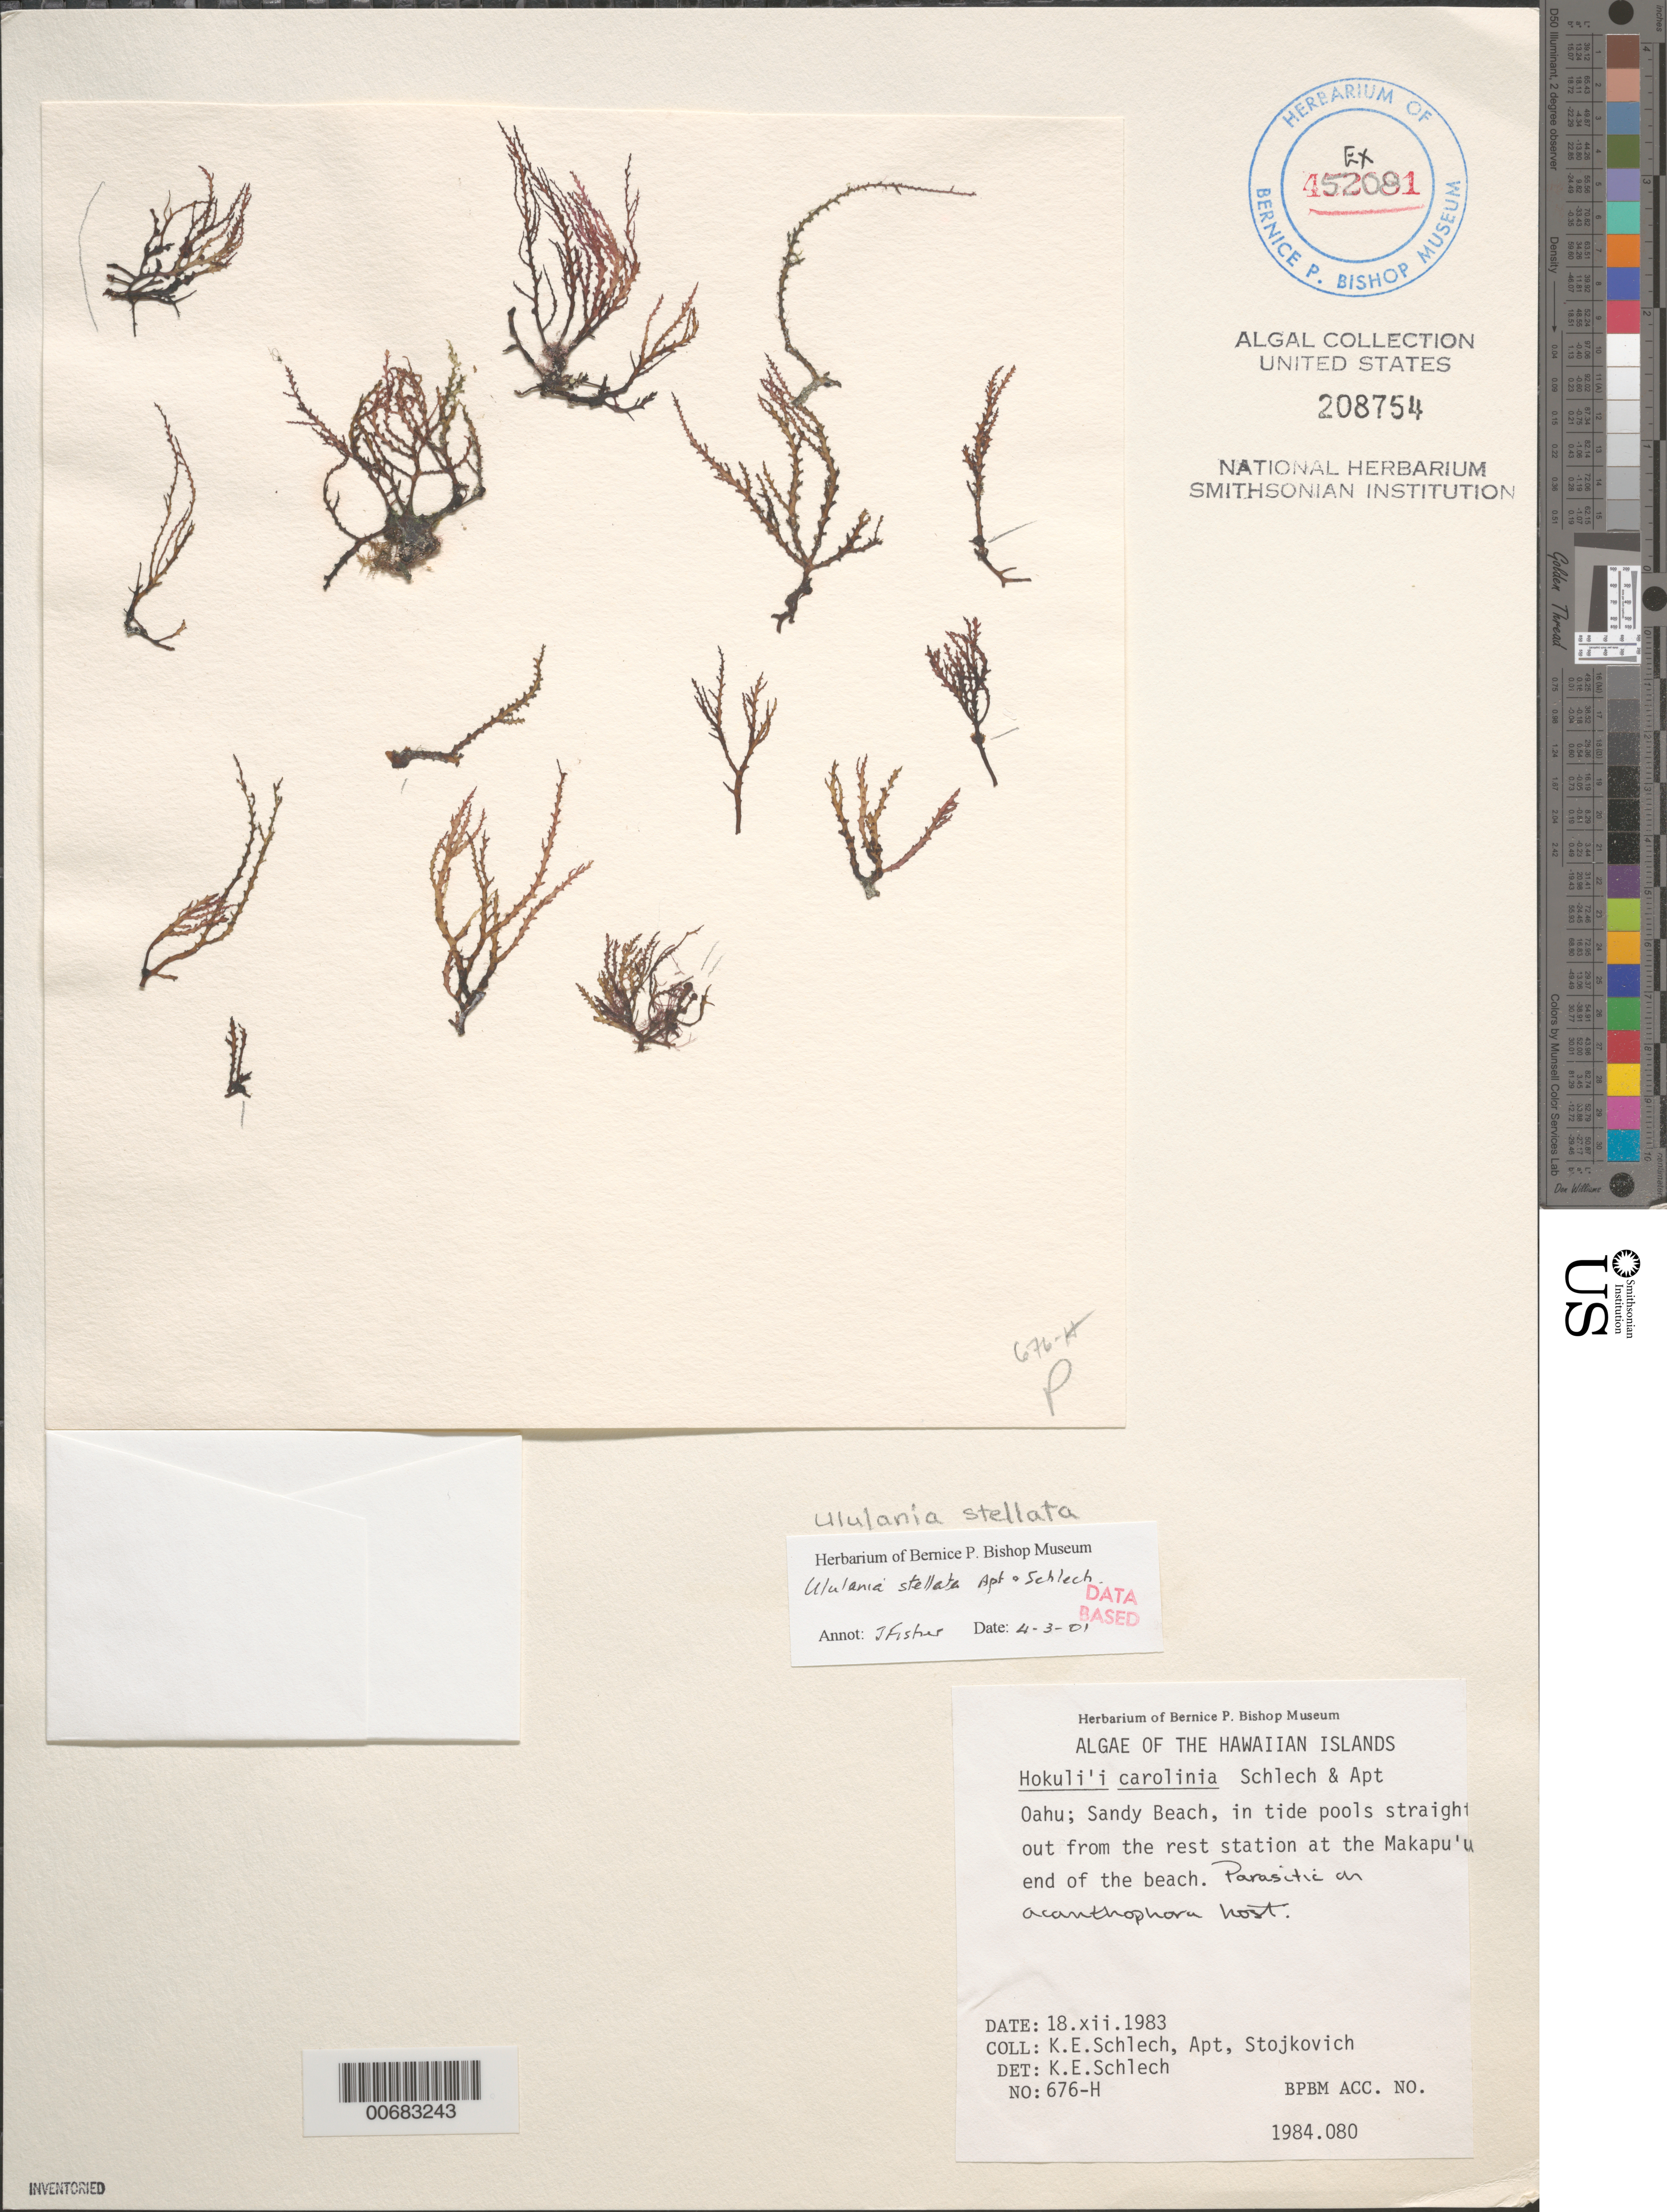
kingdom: Plantae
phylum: Rhodophyta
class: Florideophyceae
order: Ceramiales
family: Rhodomelaceae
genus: Ululania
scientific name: Ululania stellata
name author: Apt & Schlech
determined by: Fisher, Jack R.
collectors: K. Schlech, -- Apt & J. Stojkovich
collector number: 676-H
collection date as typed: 18 Dec 1983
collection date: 1983-12-18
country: United States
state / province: Hawaii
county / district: Honolulu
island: Oahu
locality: Sandy Beach, Makapu'u end of beach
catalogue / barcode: US 208754